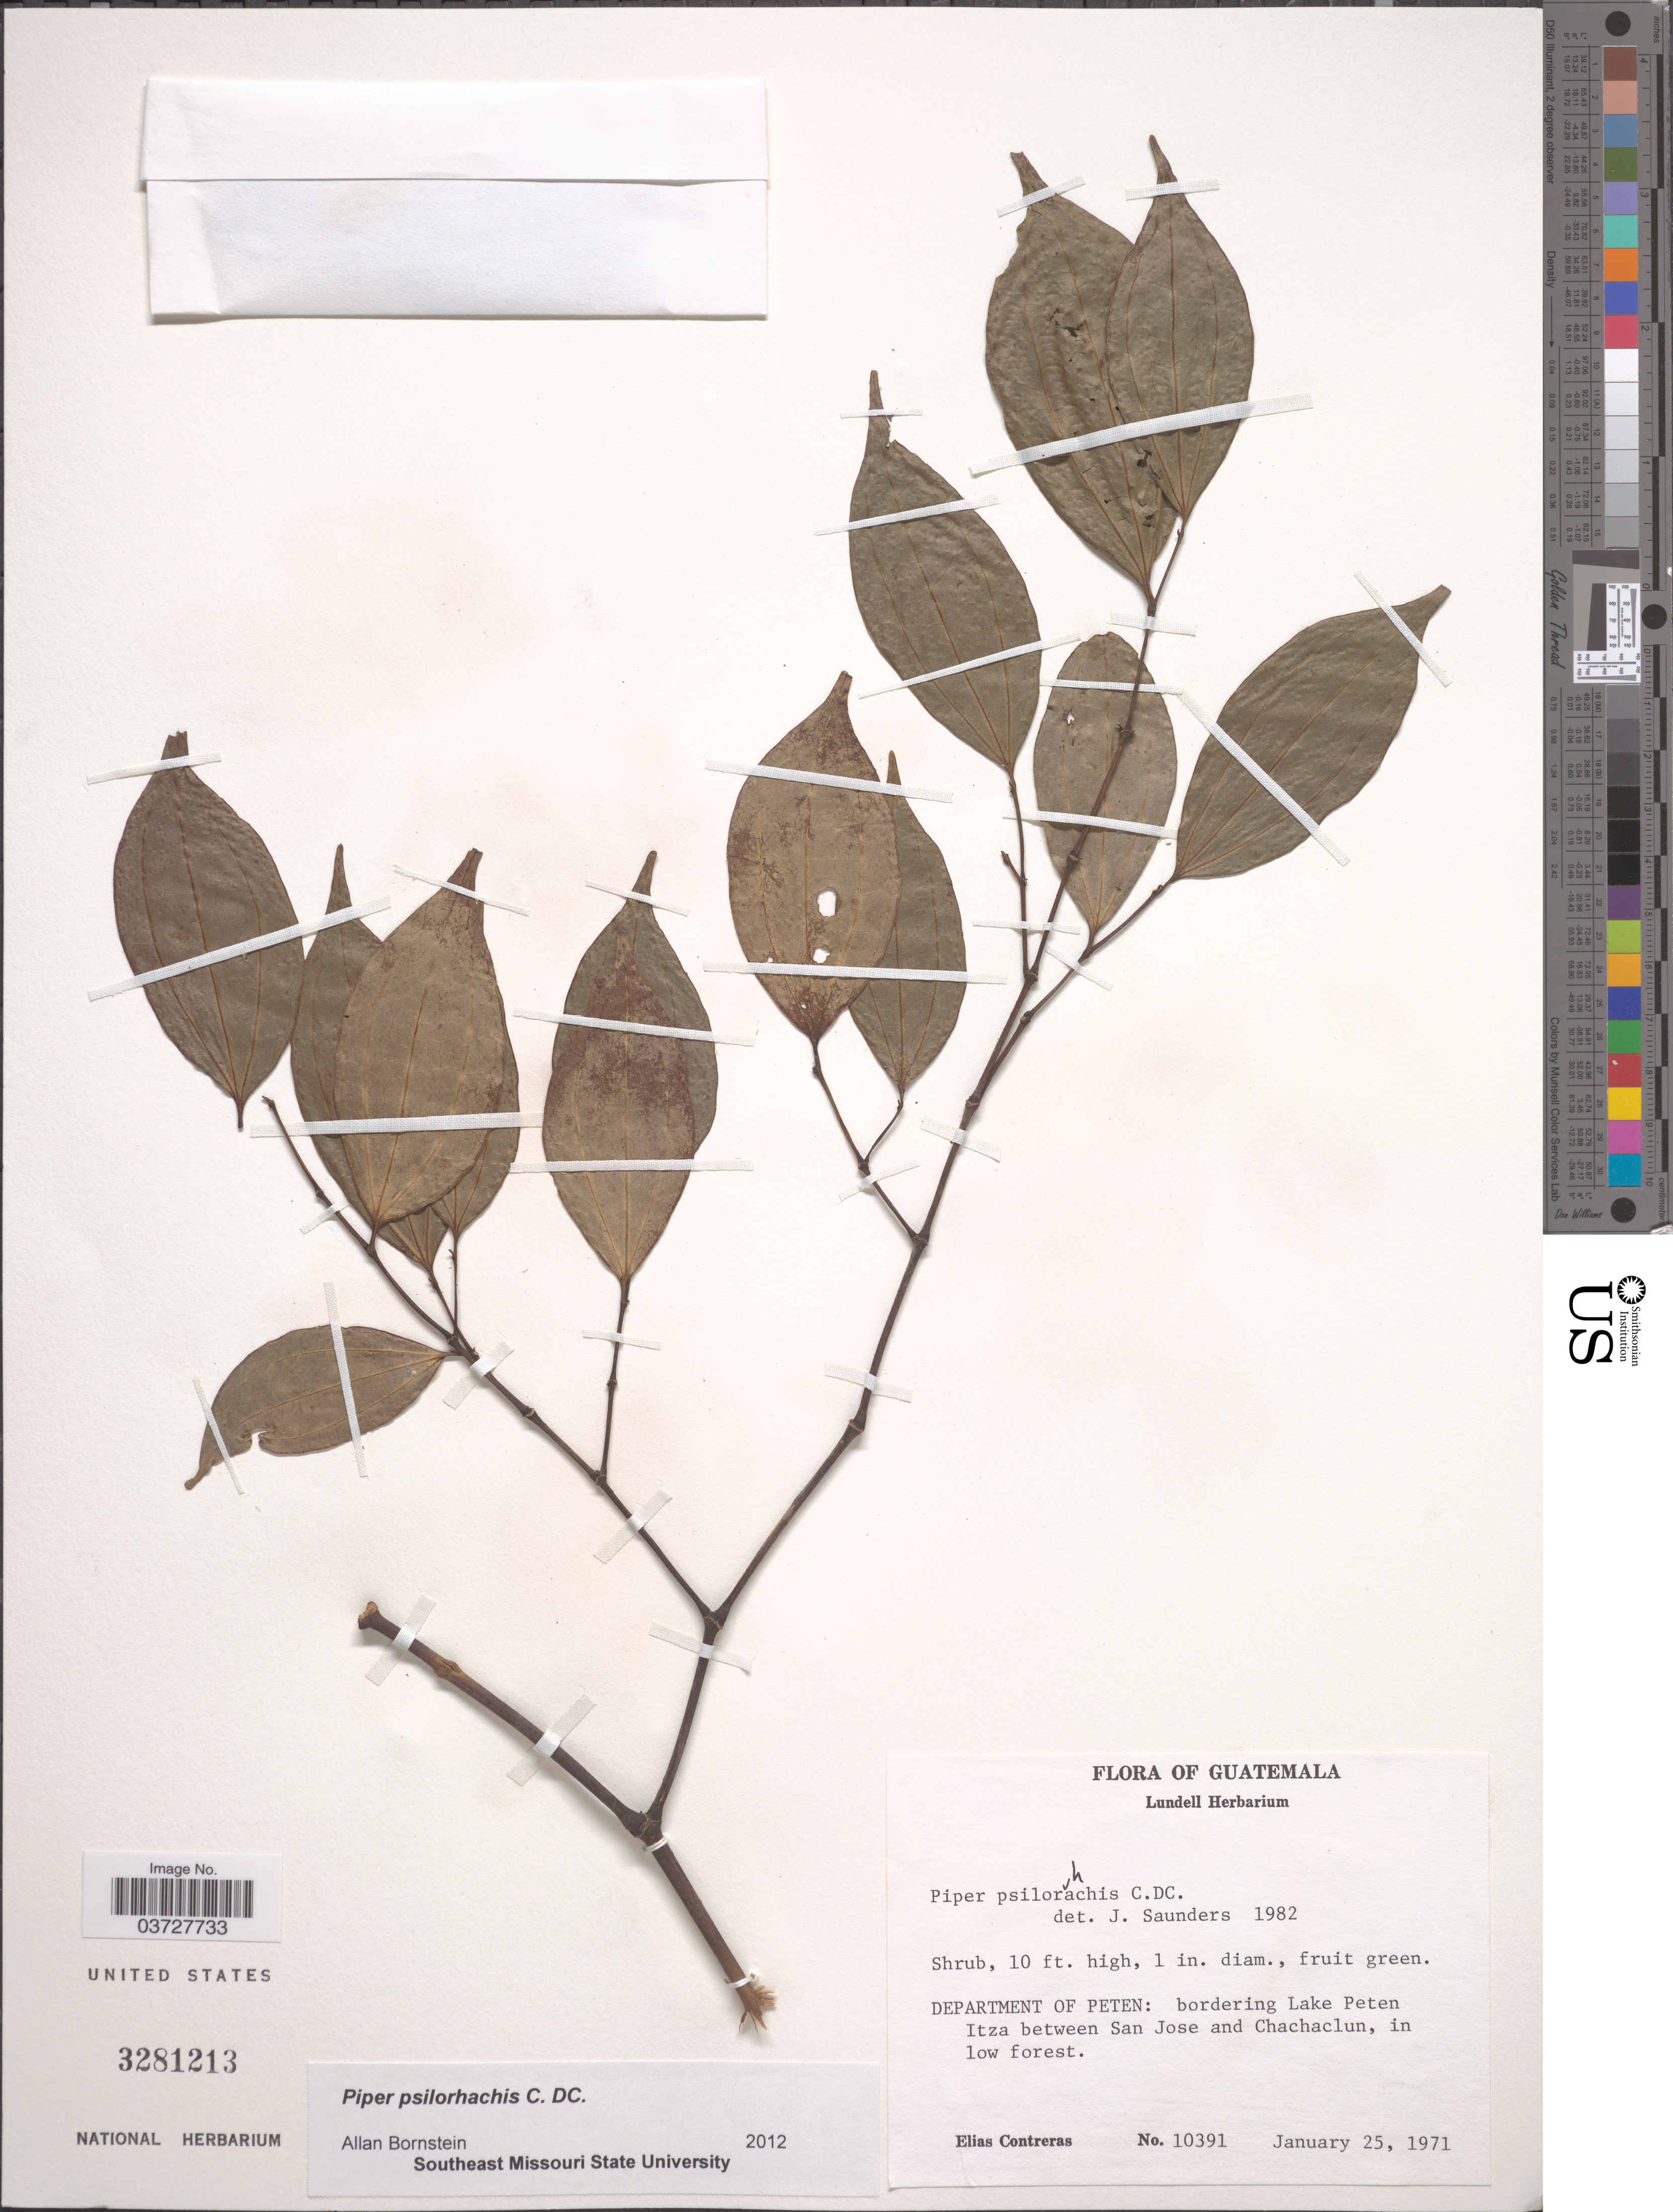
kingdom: Plantae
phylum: Tracheophyta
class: Magnoliopsida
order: Piperales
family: Piperaceae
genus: Piper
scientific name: Piper psilorhachis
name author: C. DC.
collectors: E. Contreras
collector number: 10391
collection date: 1971-01-25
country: Guatemala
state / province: El Peten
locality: Department of Peten: bordering Lake Peten Itza between San Jose and Chachaclun, in low forest.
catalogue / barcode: US 3281213